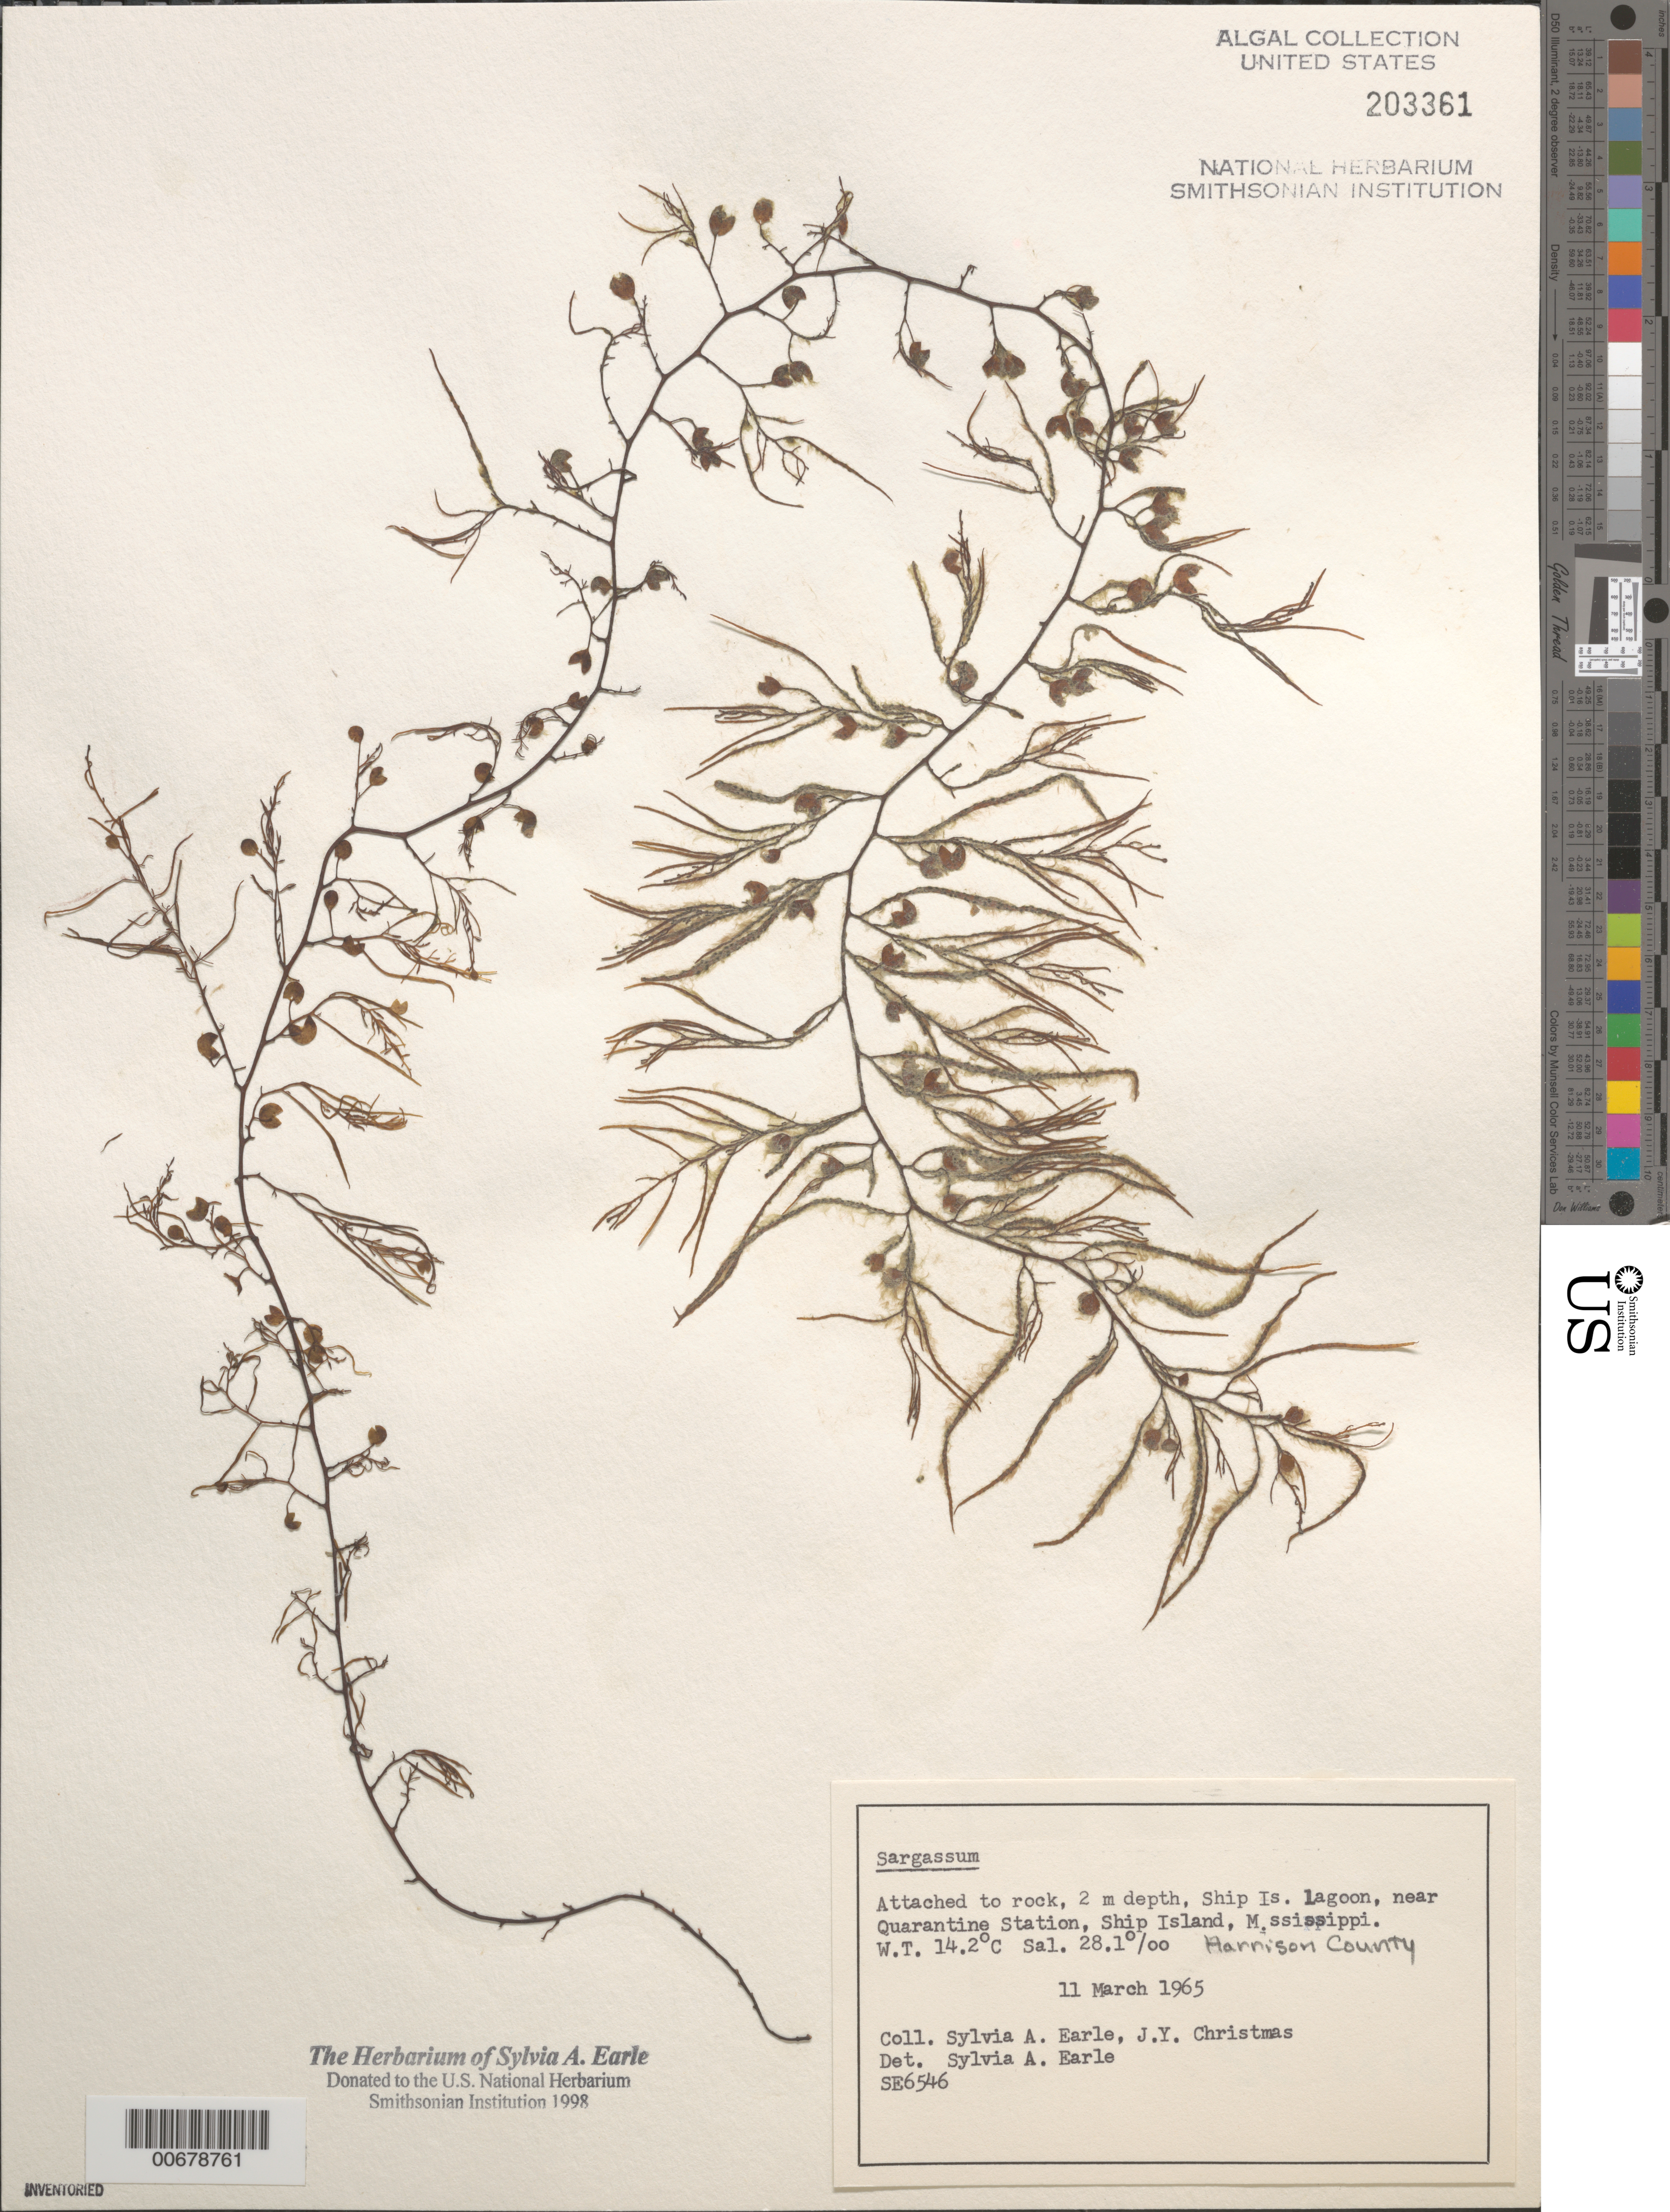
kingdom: Chromista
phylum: Ochrophyta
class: Phaeophyceae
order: Fucales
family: Sargassaceae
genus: Sargassum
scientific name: Sargassum sp.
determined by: Earle, S. A.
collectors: S. A. Earle & J. Christmas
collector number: SE 6546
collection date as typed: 11 Mar 1965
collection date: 1965-03-11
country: United States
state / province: Mississippi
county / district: Harrison County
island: Ship Island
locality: Ship Island Lagoon, off Ocean Springs, near Quarantine Station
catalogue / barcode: US 203361